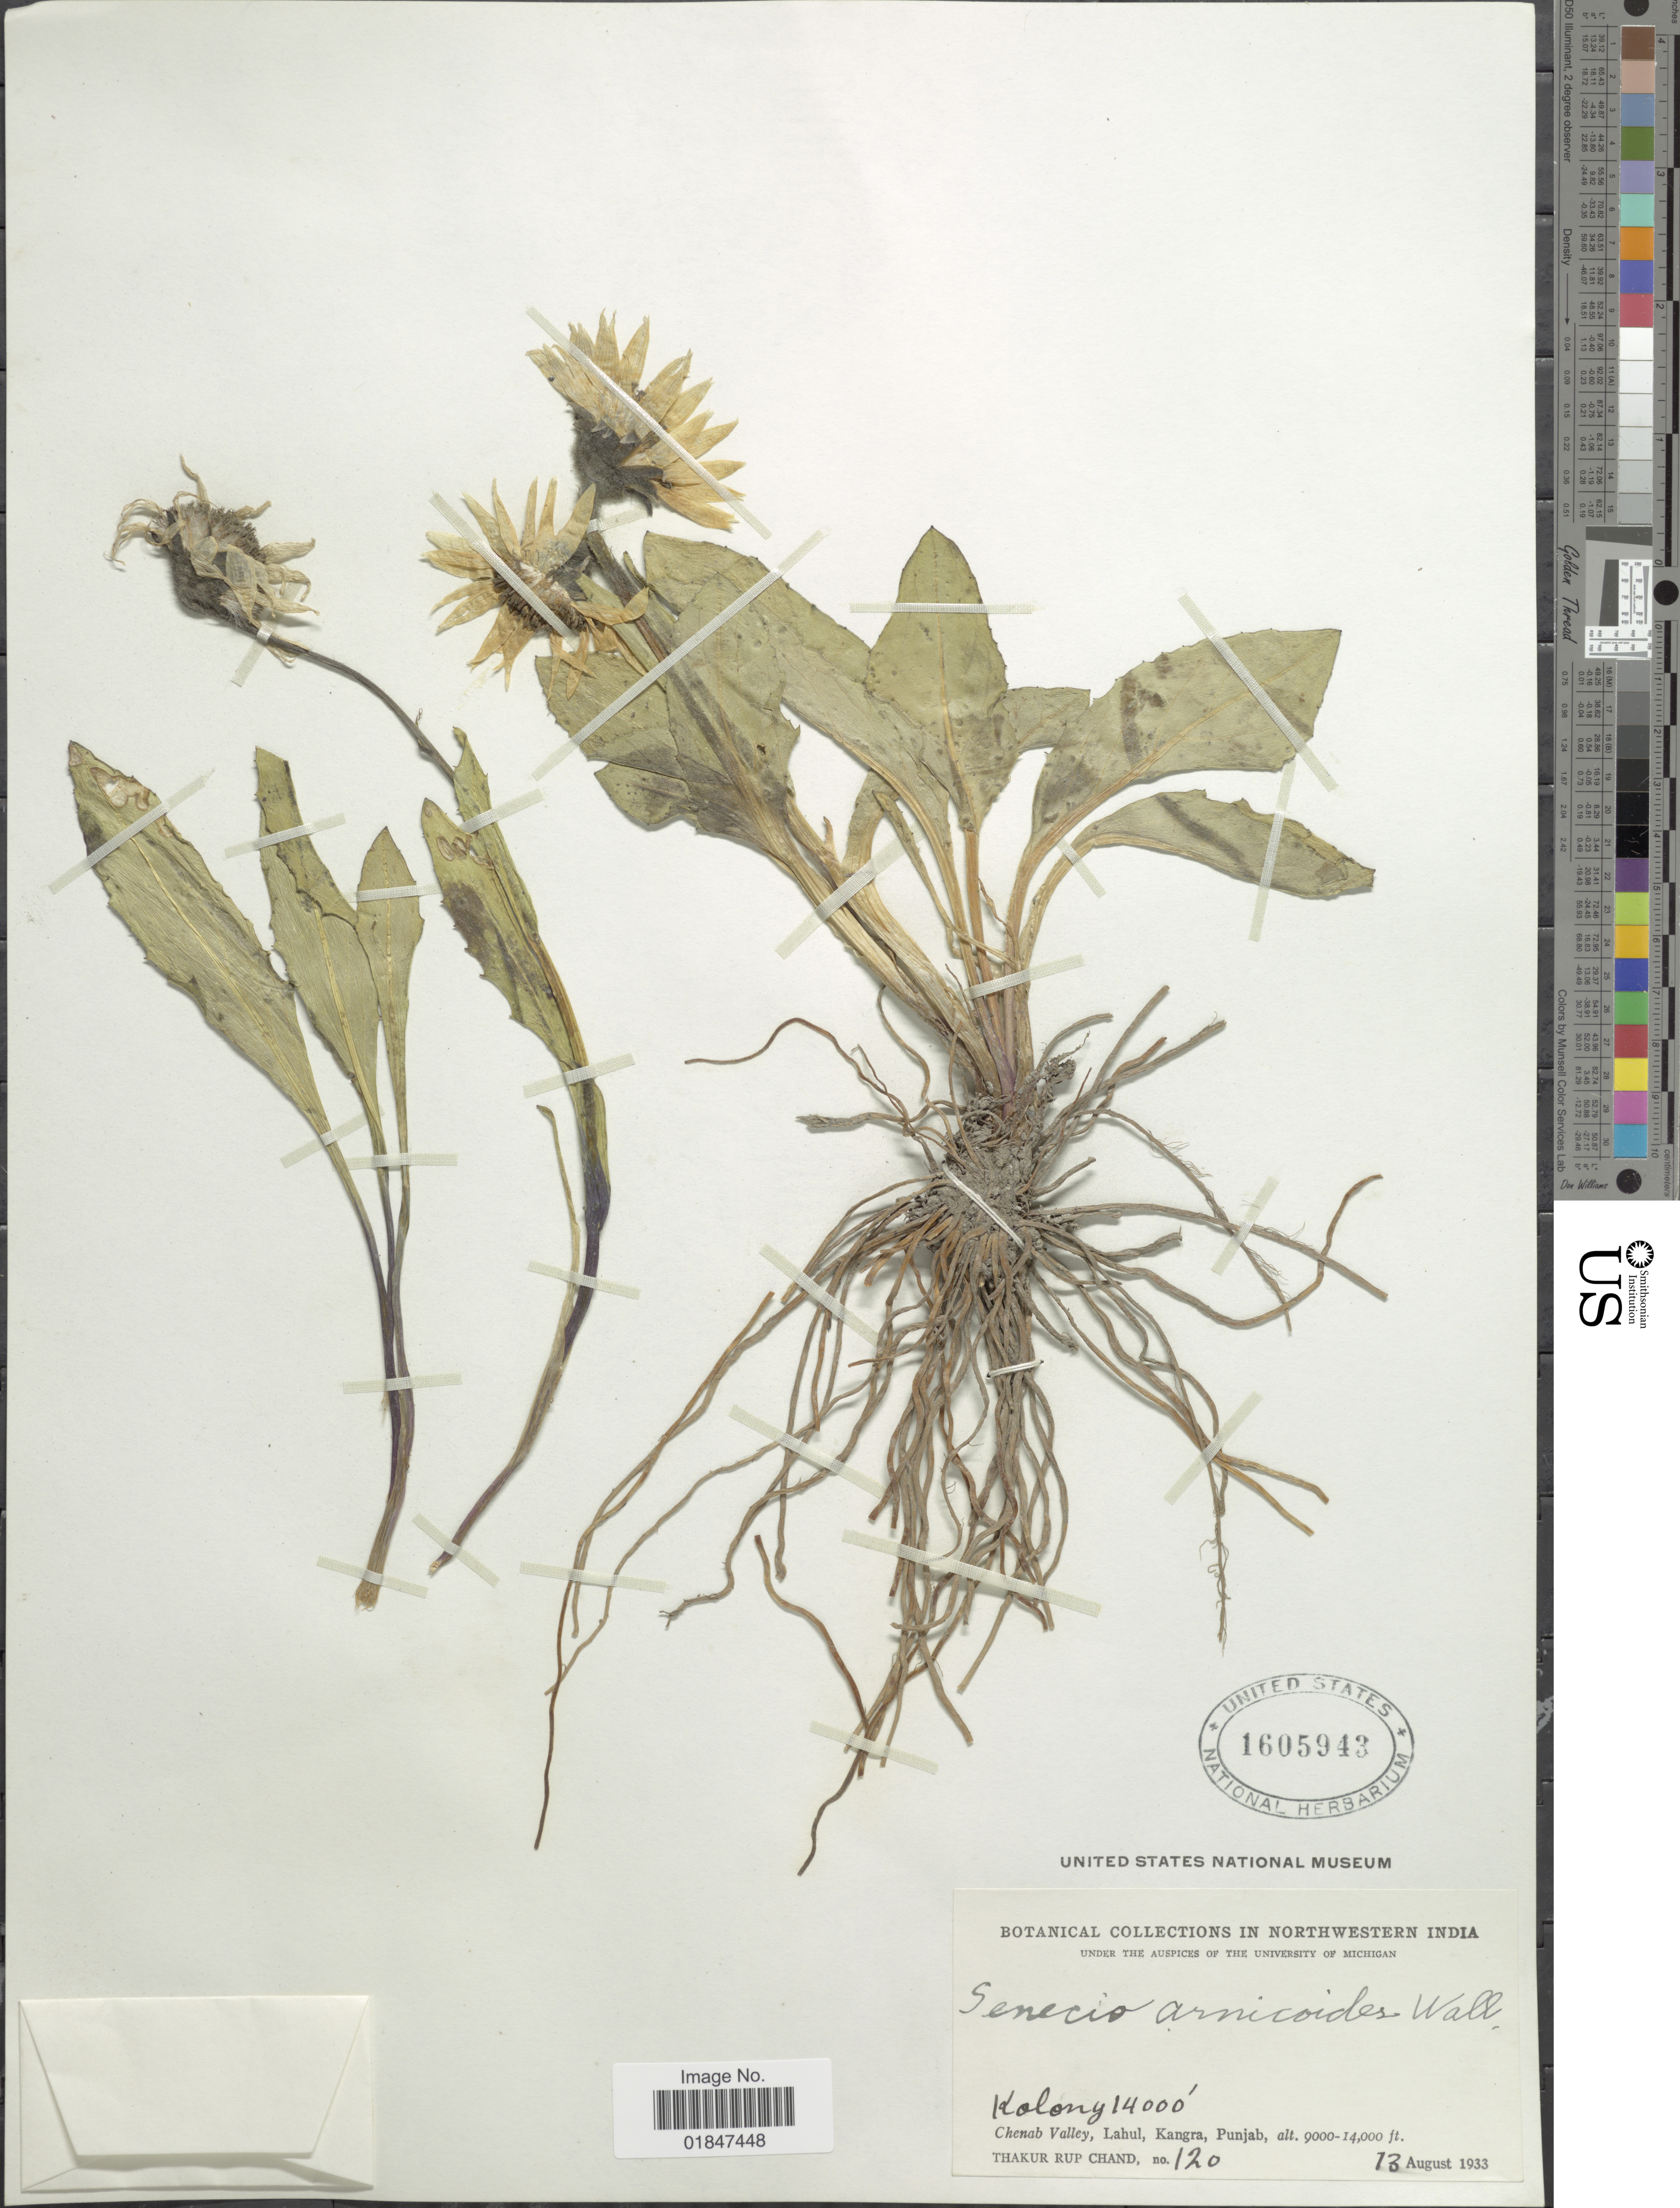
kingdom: Plantae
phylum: Tracheophyta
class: Magnoliopsida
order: Asterales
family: Asteraceae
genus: Cremanthodium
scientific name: Cremanthodium arnicoides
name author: (DC. ex Royle) R.D. Good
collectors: T. R. Chand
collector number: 120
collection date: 1933-08-13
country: India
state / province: Himachal Pradesh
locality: Kolong, Chenab Valley, Lahul, Kangra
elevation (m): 2743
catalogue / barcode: US 1605943